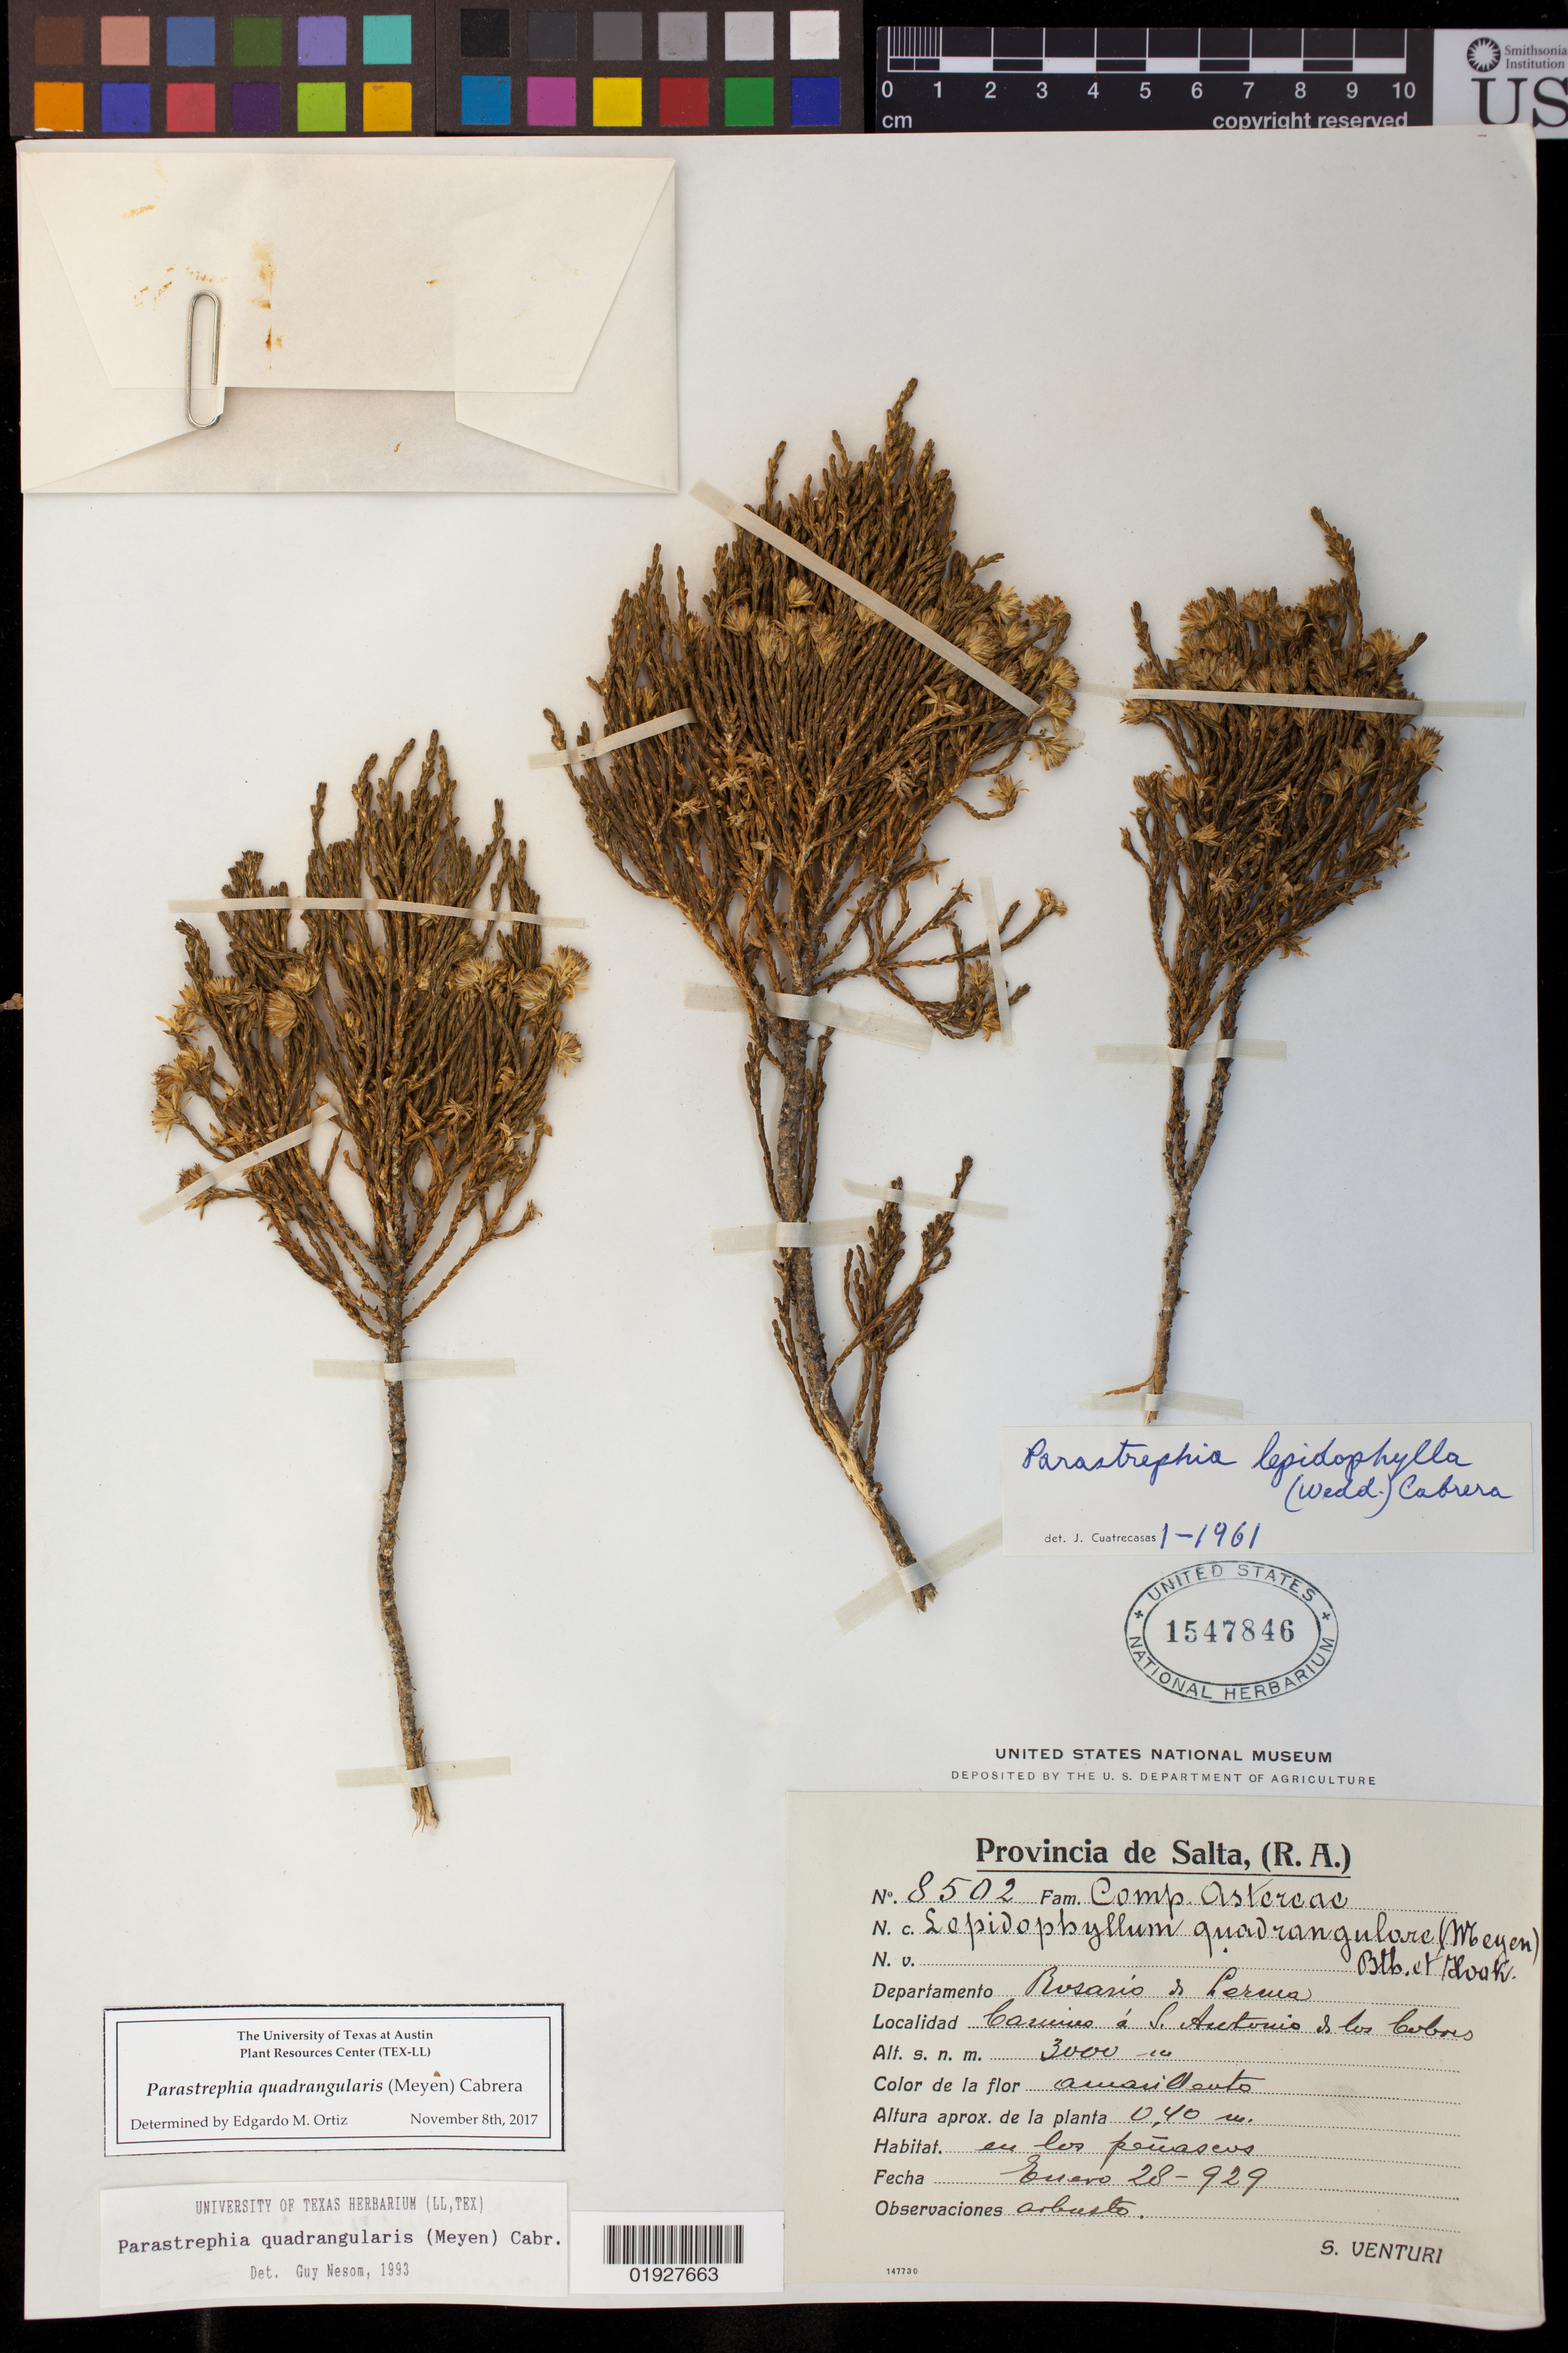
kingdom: Plantae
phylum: Tracheophyta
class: Magnoliopsida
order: Asterales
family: Asteraceae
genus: Parastrephia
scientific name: Parastrephia quadrangularis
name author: (Meyen) Cabrera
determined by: Ortiz, E. M.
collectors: S. Venturi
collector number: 8502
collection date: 1929-01-28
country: Argentina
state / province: Salta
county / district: Rosario de Lerma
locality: Camino a San Antonio de los Cobres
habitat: en los peuaseus [sp]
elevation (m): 3000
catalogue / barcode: US 1547846